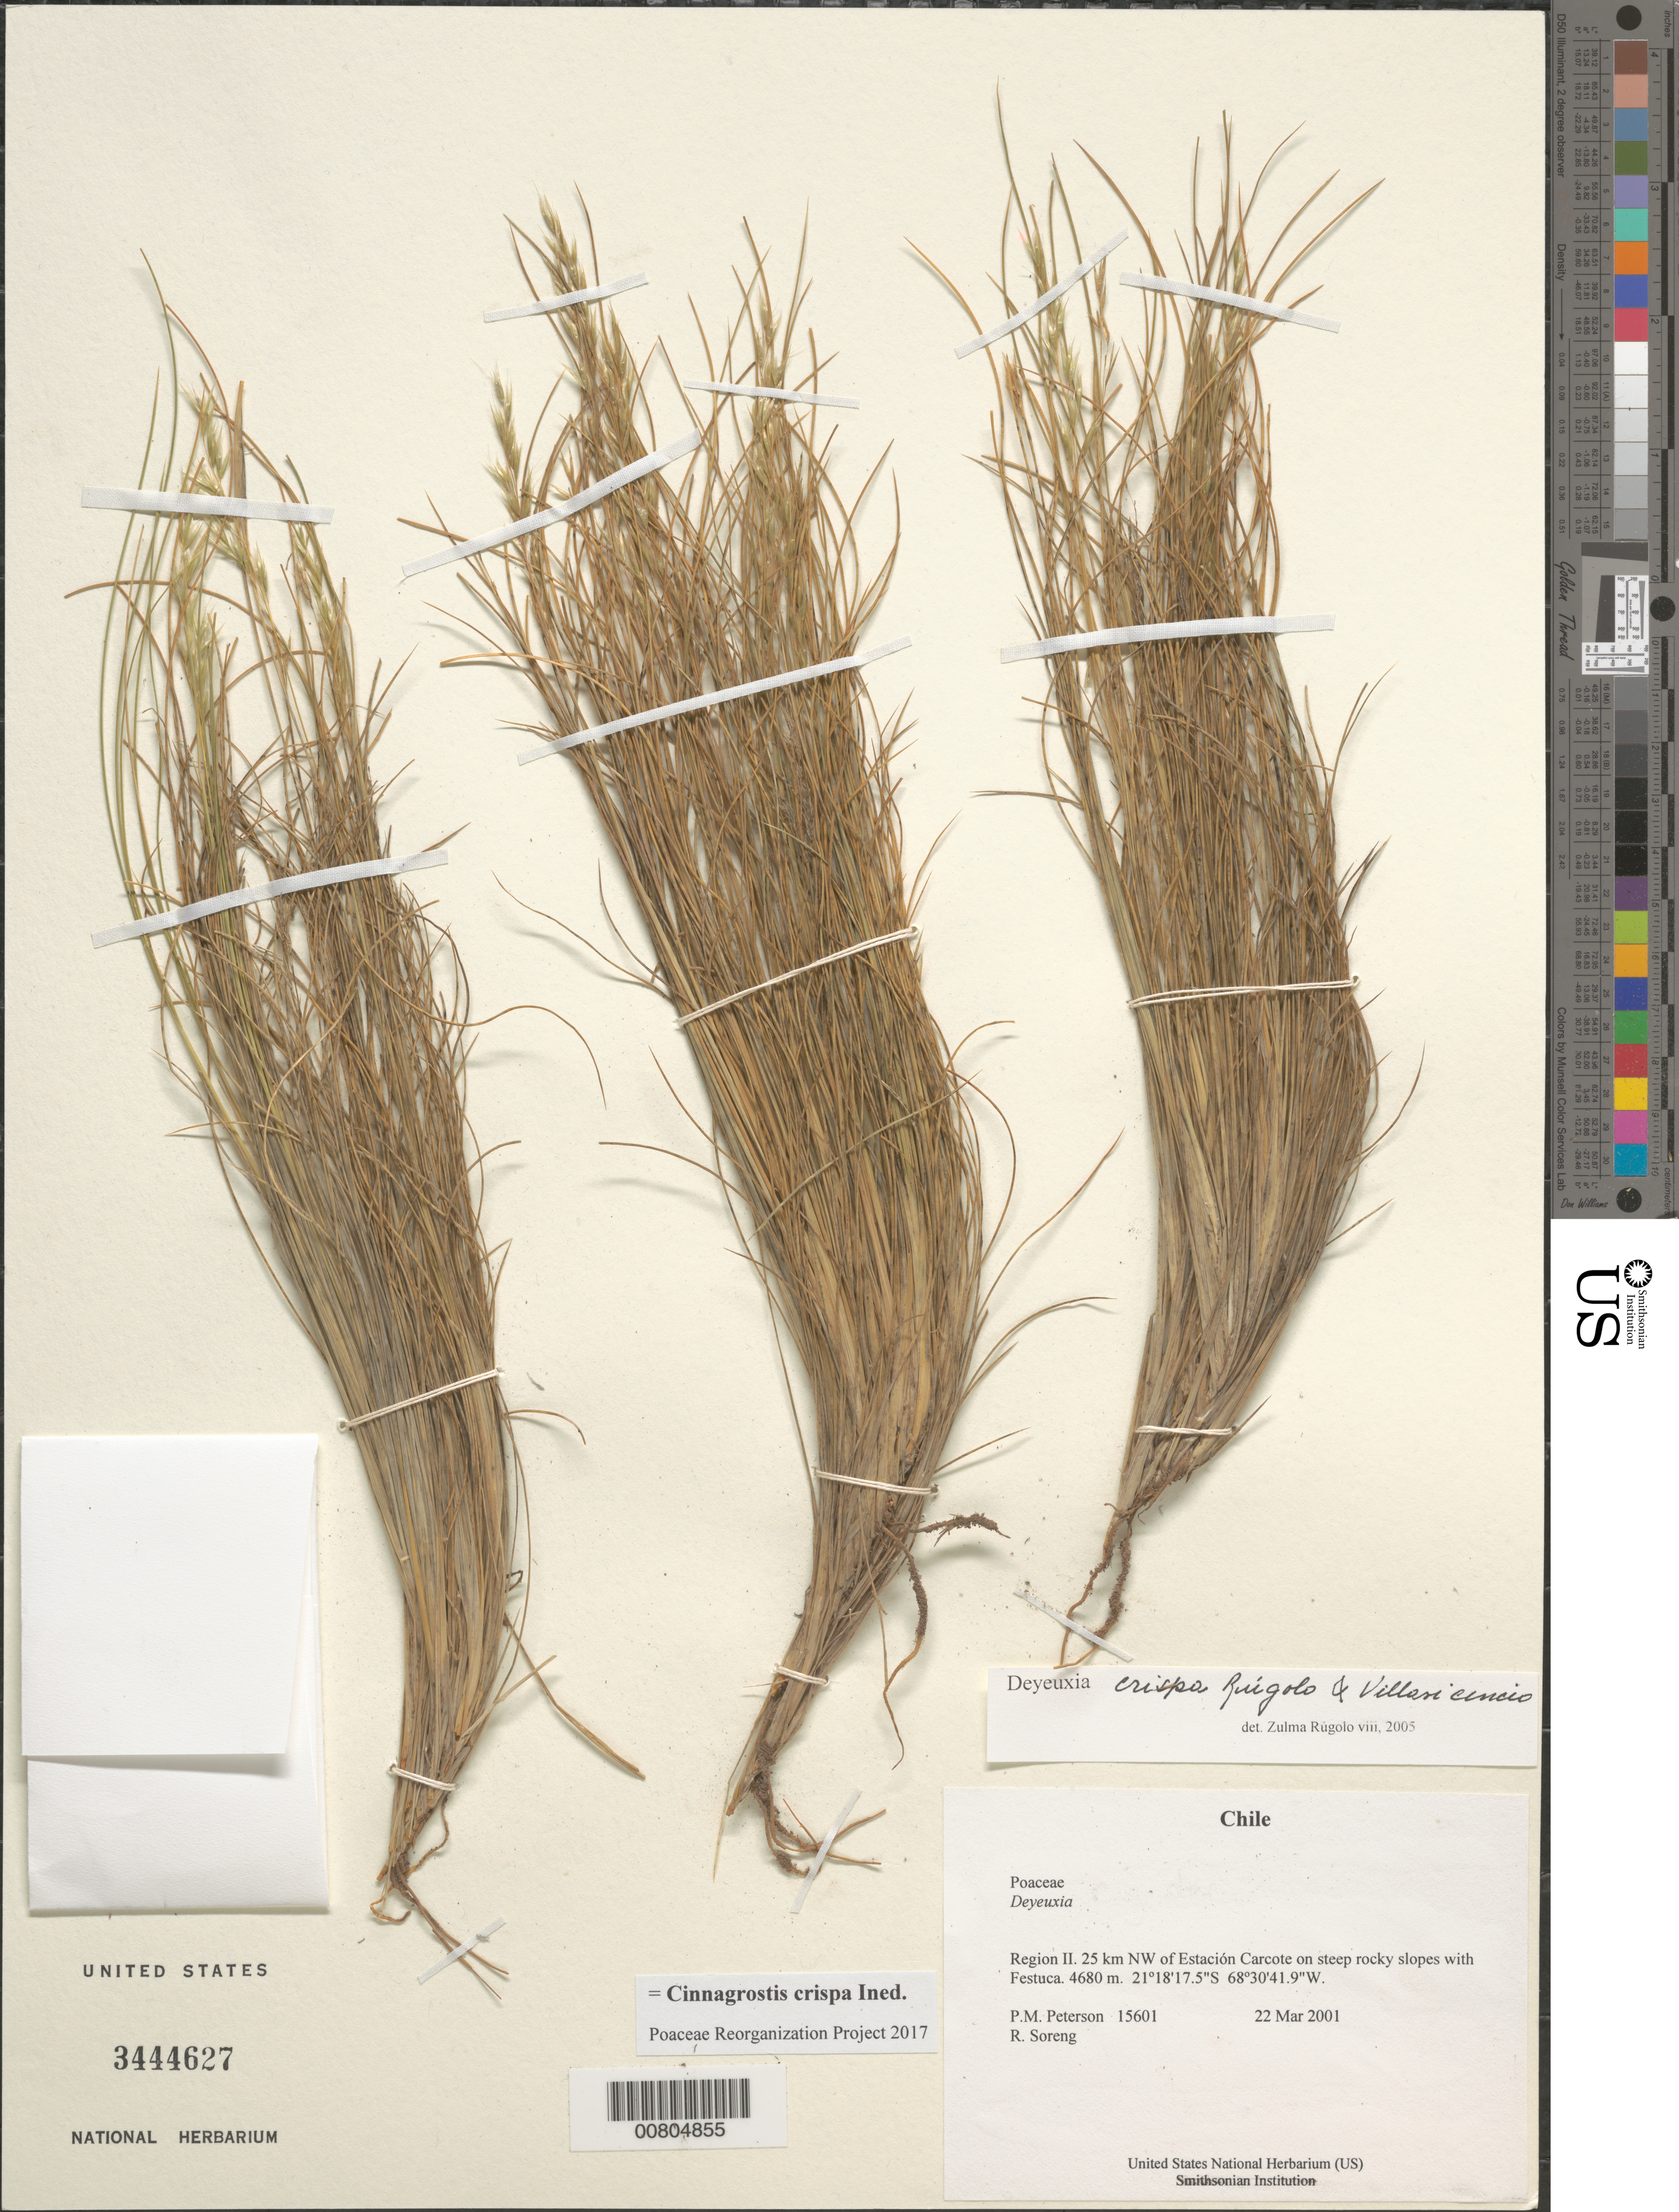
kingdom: Plantae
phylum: Tracheophyta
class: Liliopsida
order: Poales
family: Poaceae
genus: Cinnagrostis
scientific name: Cinnagrostis crispa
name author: (Rúgolo & Villav.) P.M. Peterson et al.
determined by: Poaceae Reorganization Project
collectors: P. M. Peterson & R. J. Soreng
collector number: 15601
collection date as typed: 22 Mar 2001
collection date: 2001-03-22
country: Chile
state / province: Antofagasta (II)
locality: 25 km NW of Estación Carcote on steep rocky slopes with Festuca.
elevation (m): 4680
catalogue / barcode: US 3444627